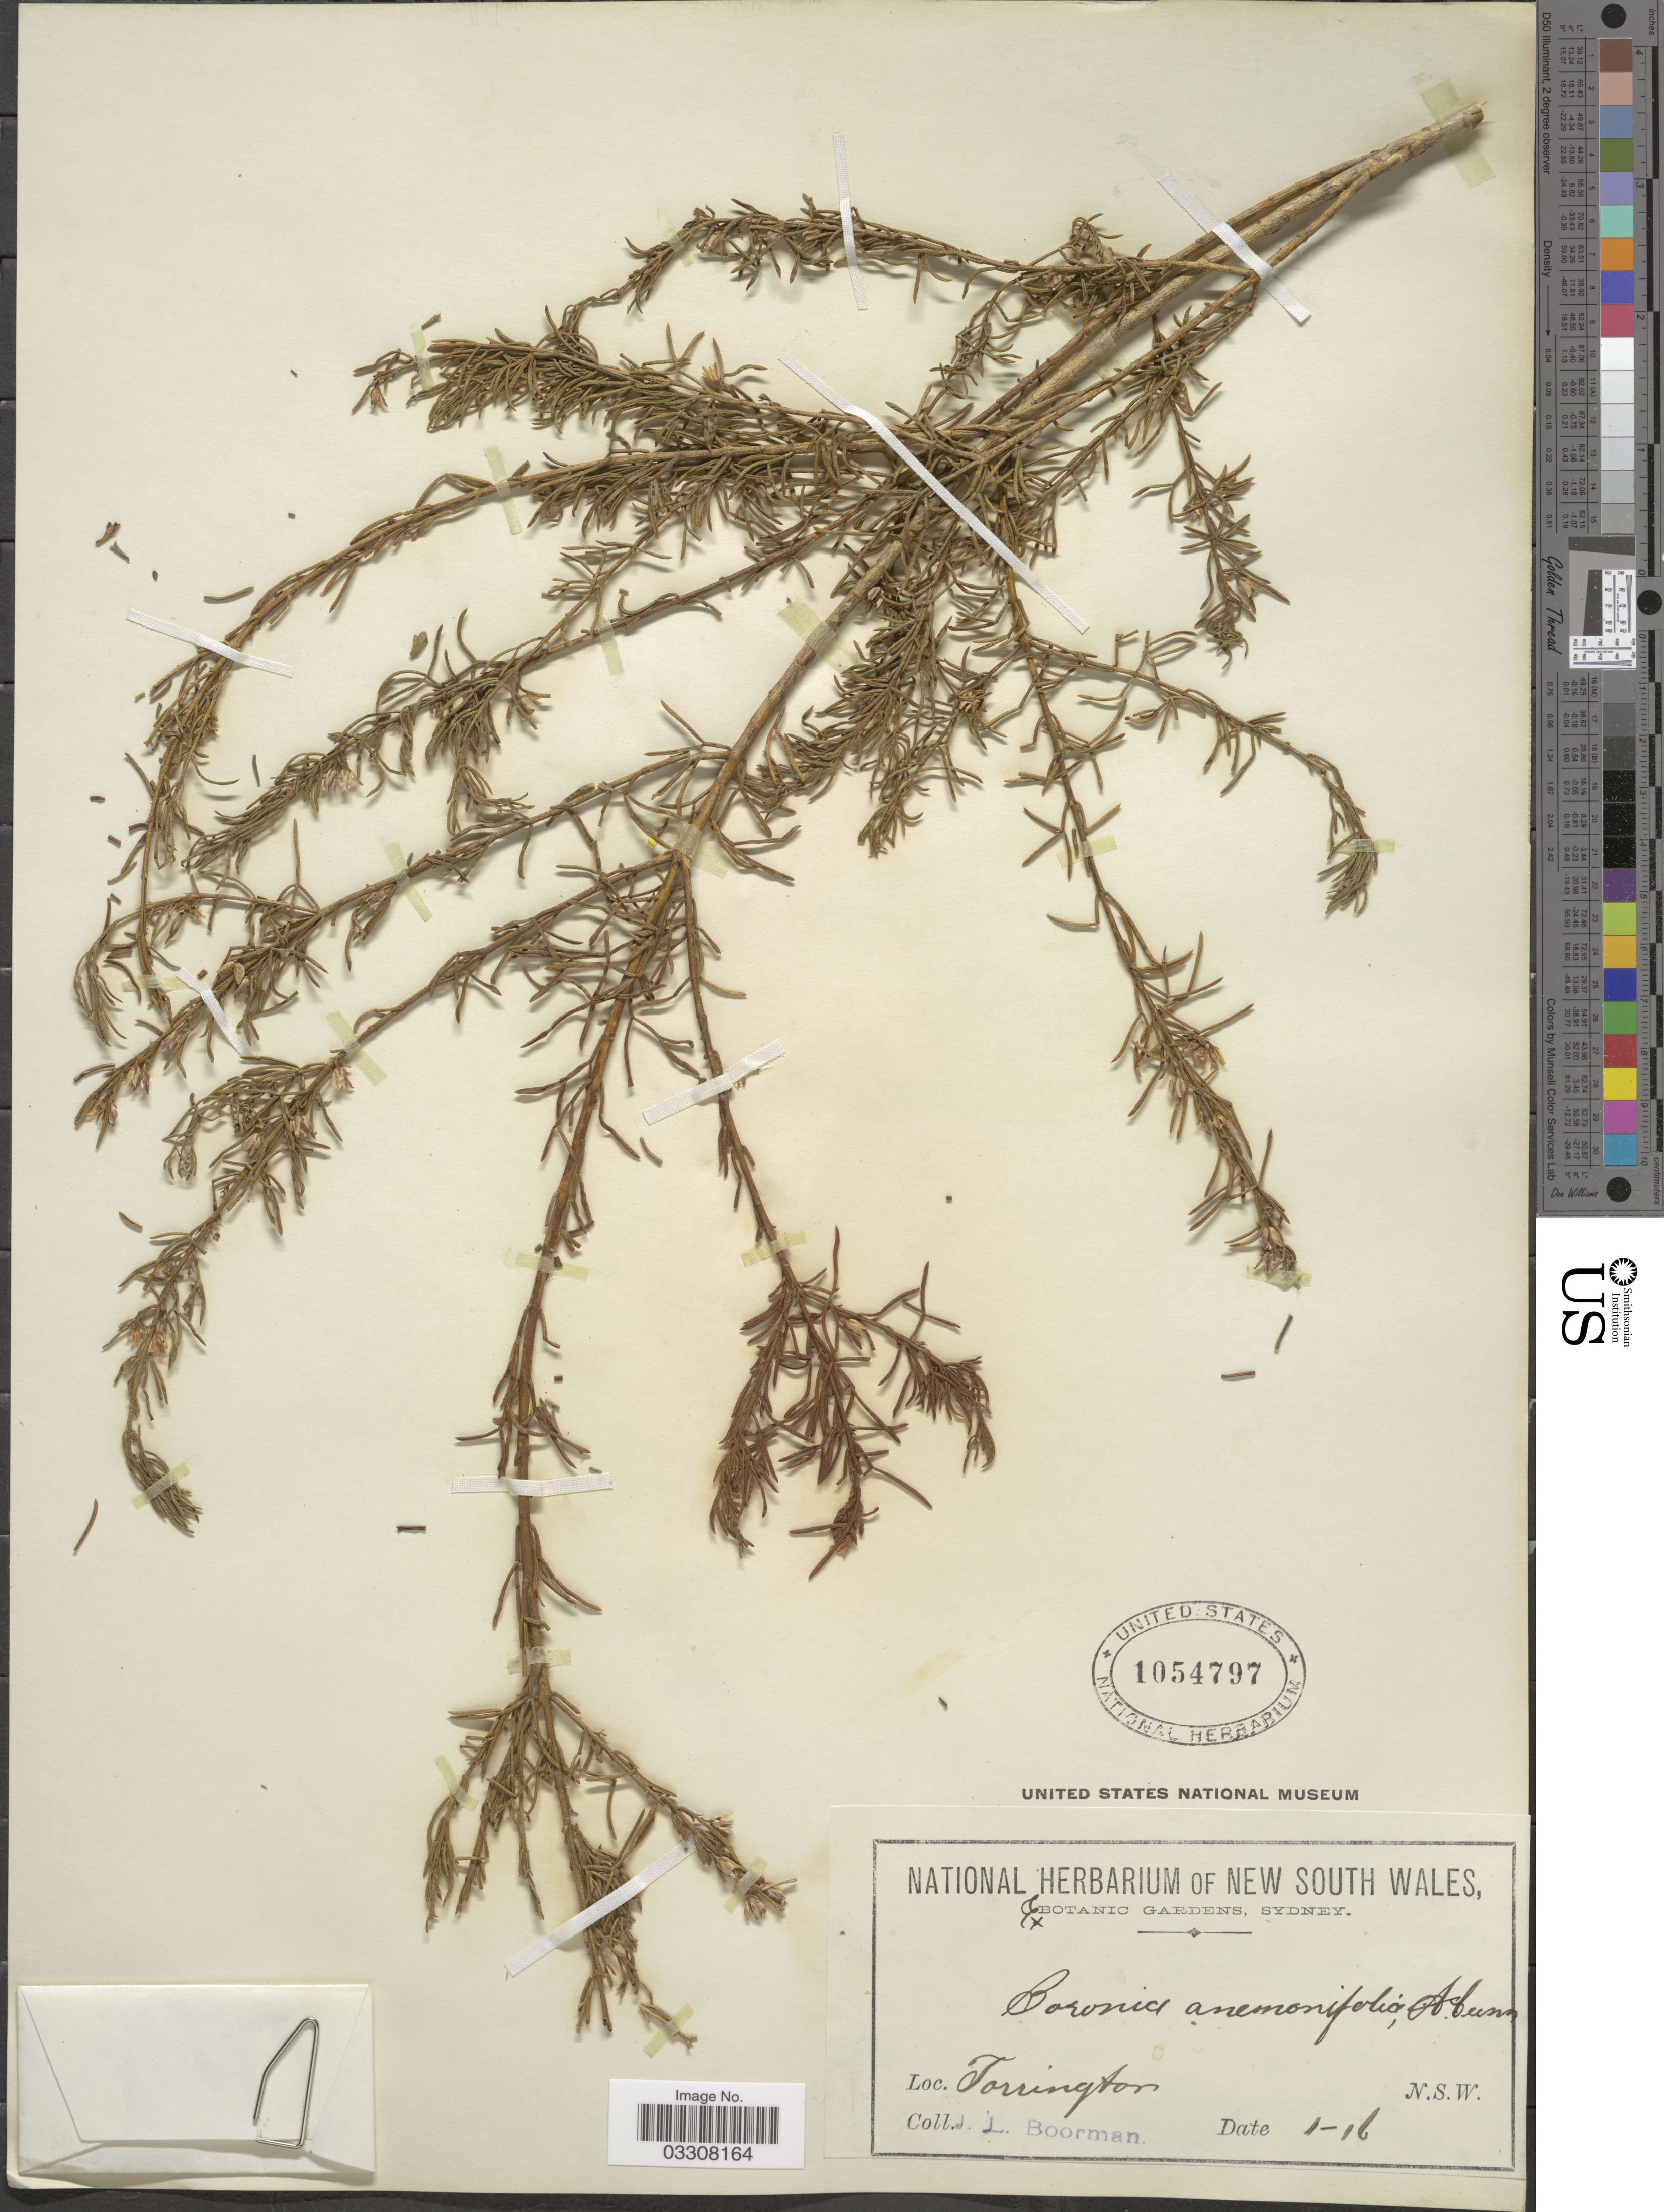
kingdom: Plantae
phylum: Tracheophyta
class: Magnoliopsida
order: Sapindales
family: Rutaceae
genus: Cyanothamnus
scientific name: Cyanothamnus inflexus subsp. torringtonensis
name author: (Duretto) Duretto & Heslewood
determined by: Strong, Mark T., (BOT), Smithsonian Institution - National Museum of Natural History (UNITED STATES)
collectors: J. Boorman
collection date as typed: Transcribed d/m/y: /1/16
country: Australia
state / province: New South Wales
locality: Torrington. N.S.W.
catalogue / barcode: US 1054797